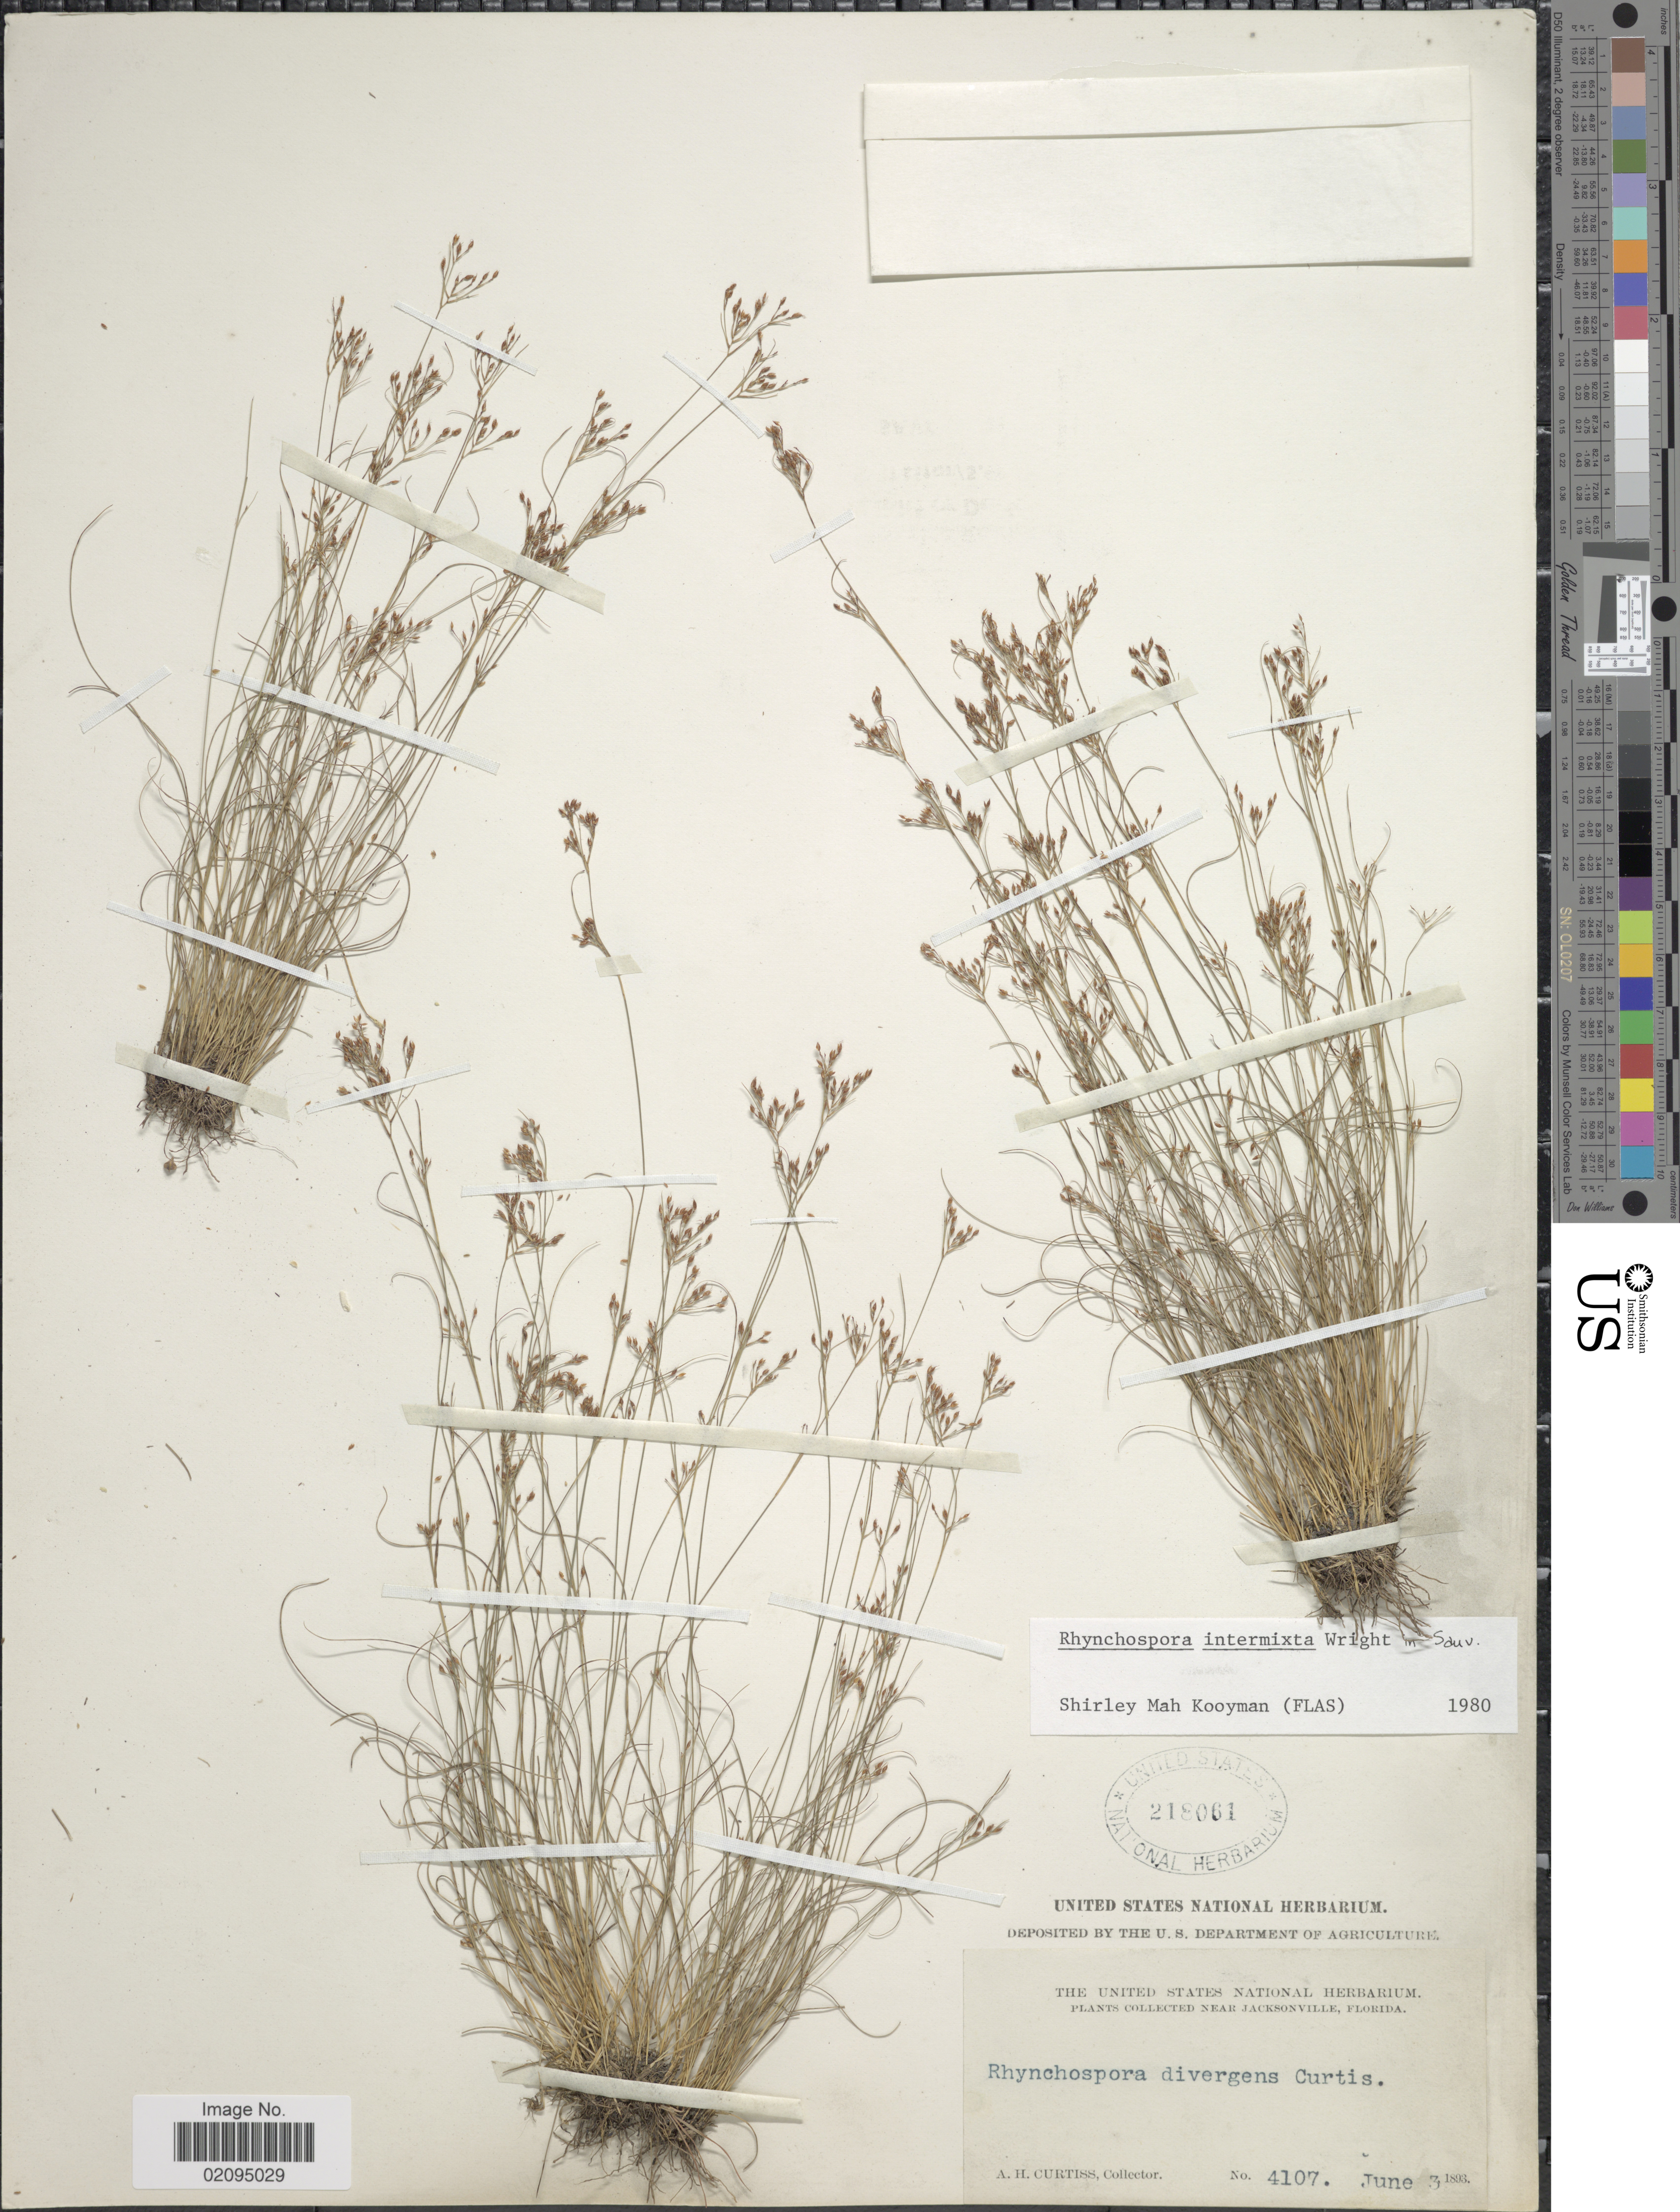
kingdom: Plantae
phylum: Tracheophyta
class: Liliopsida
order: Poales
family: Cyperaceae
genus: Rhynchospora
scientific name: Rhynchospora intermixta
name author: C. Wright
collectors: A. H. Curtiss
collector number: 4107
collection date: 1893-06-03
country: United States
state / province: Florida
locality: Near Jacksonville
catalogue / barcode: US 218061